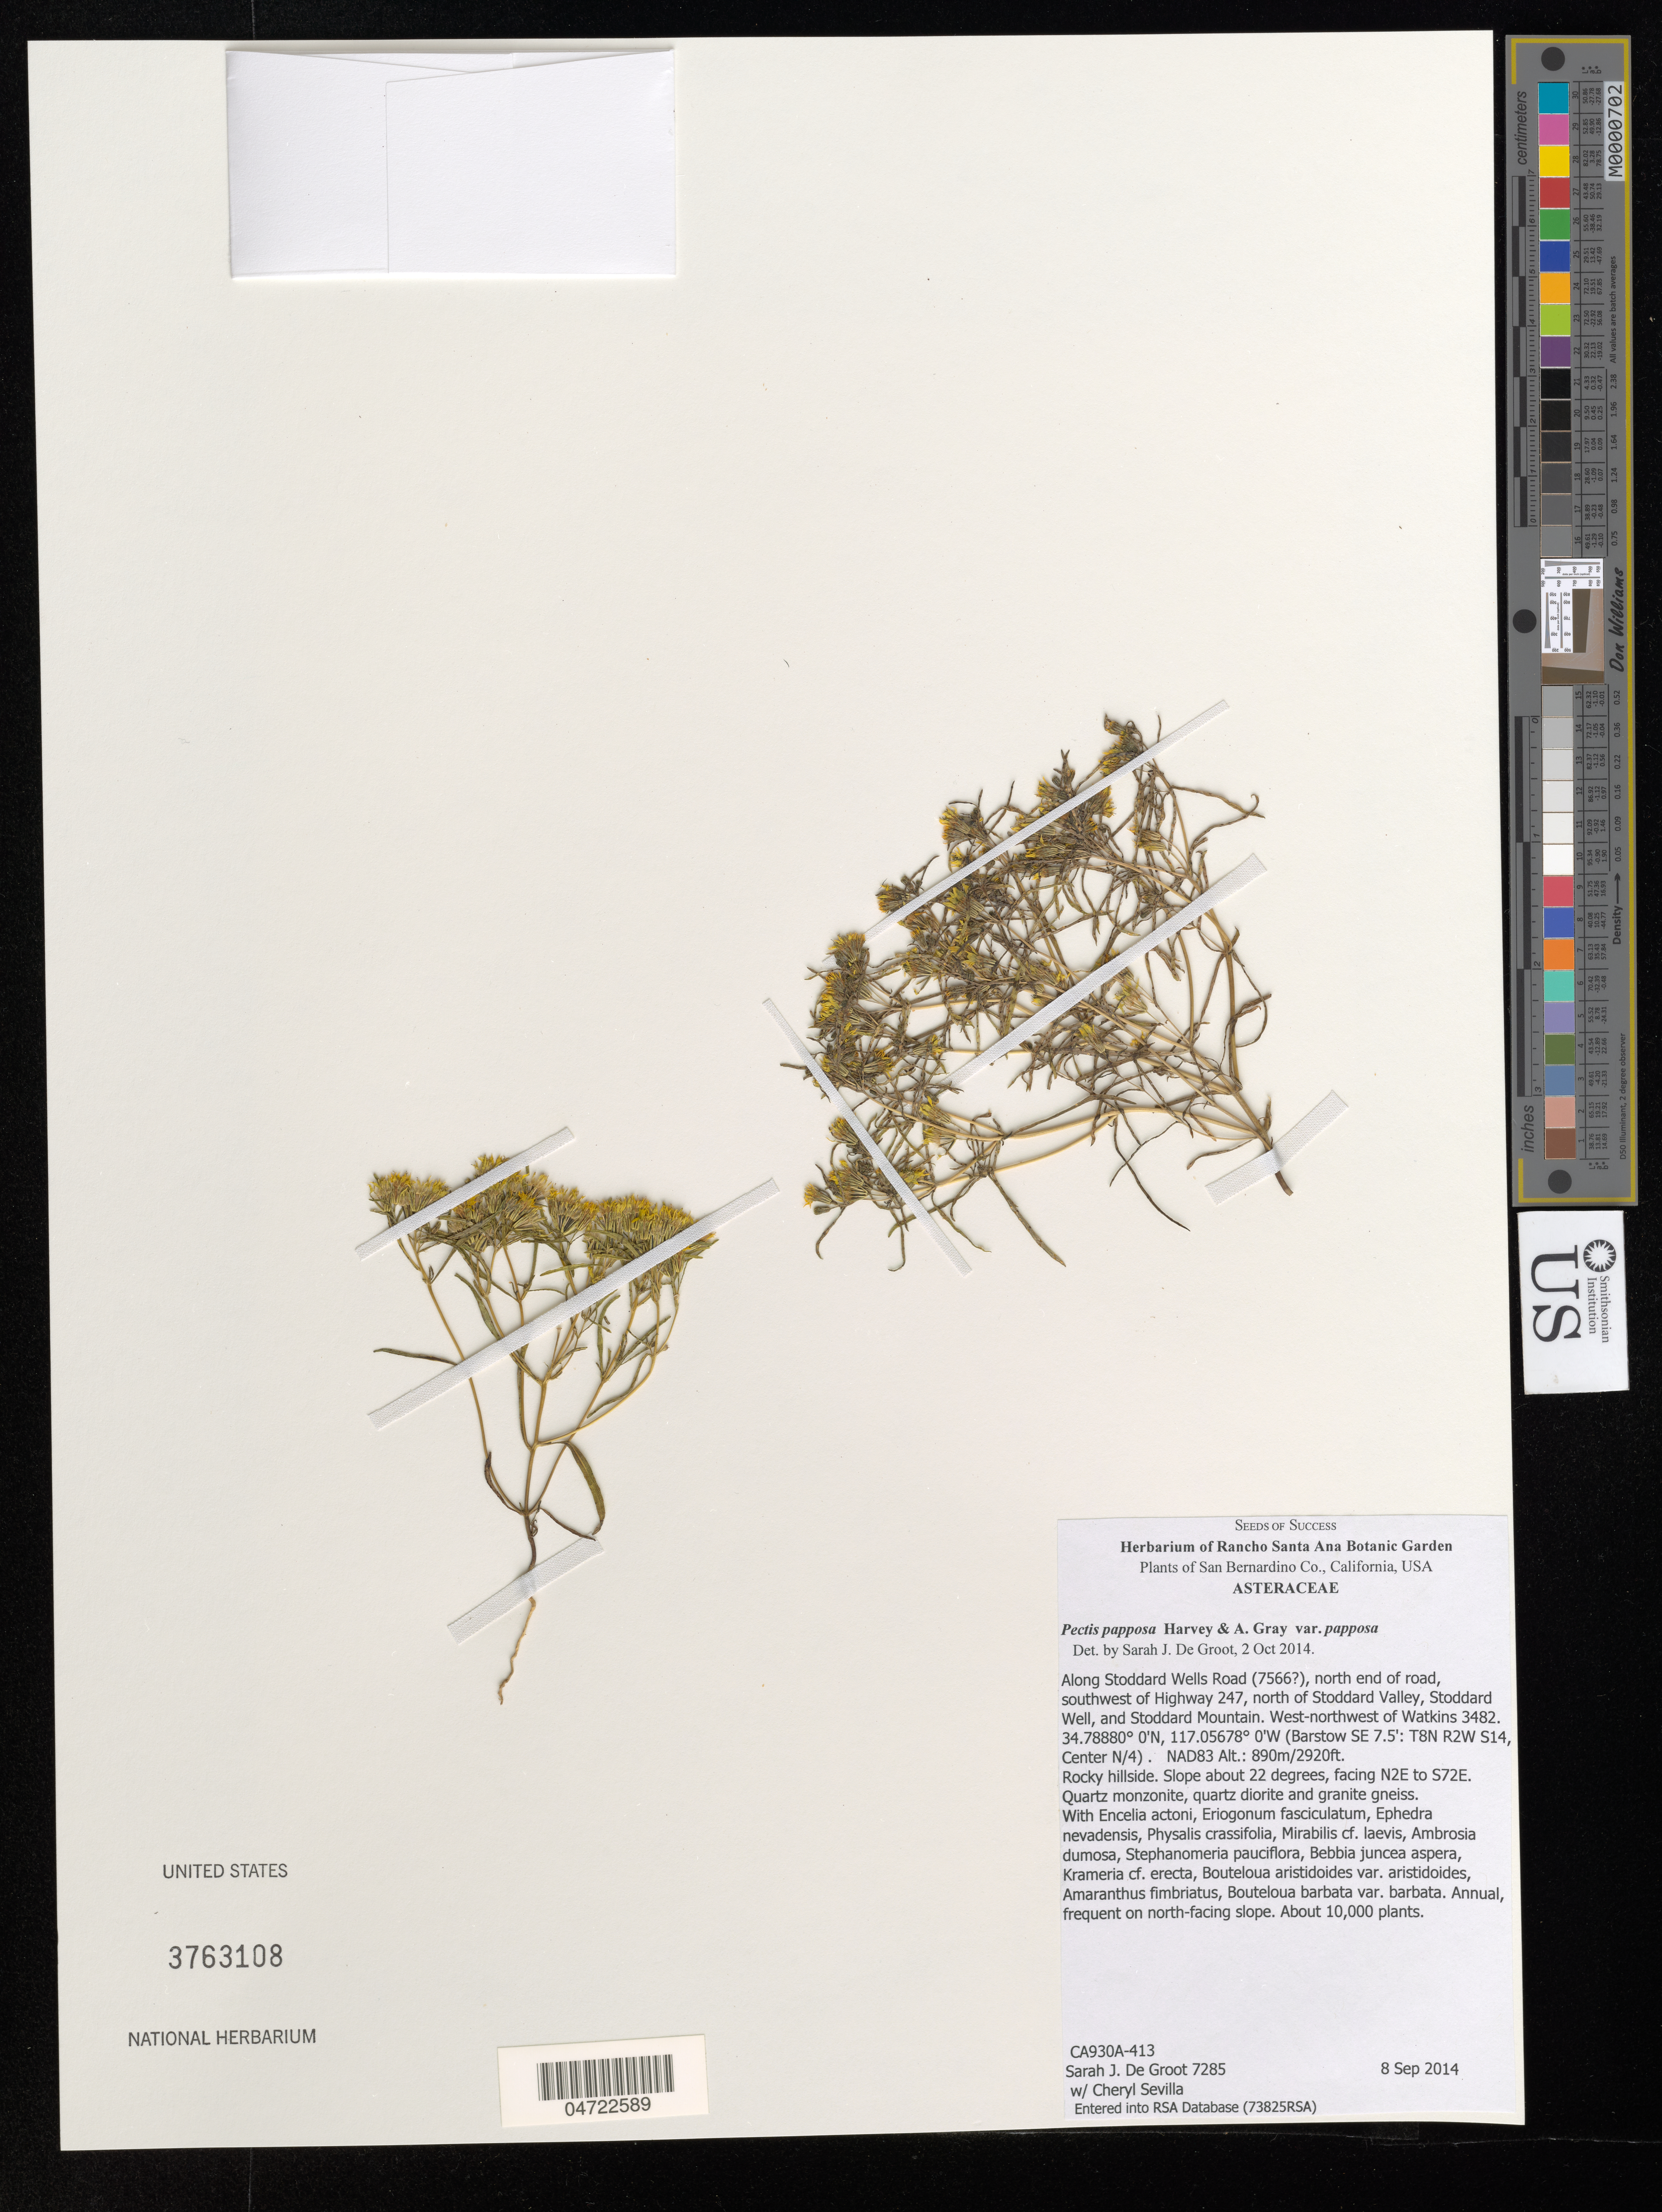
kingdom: Plantae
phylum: Tracheophyta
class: Magnoliopsida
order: Asterales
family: Asteraceae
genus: Pectis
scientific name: Pectis papposa var. papposa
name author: Harv. & A. Gray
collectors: S. De Groot & C. Sevilla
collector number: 7285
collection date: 2014-09-08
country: United States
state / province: California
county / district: San Bernardino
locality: San Bernardino Co. Along Stoddard Wells Road (7566?), north end of road, southwest of Highway 247, north of Stoddard Valley, Stoddard Well, and Stoddard Mountain. West-northwest of Watkins 3482. (Barstow SE 7.5': T8N R2W S14). Rocky hillside.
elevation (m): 890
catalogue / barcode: US 3763108